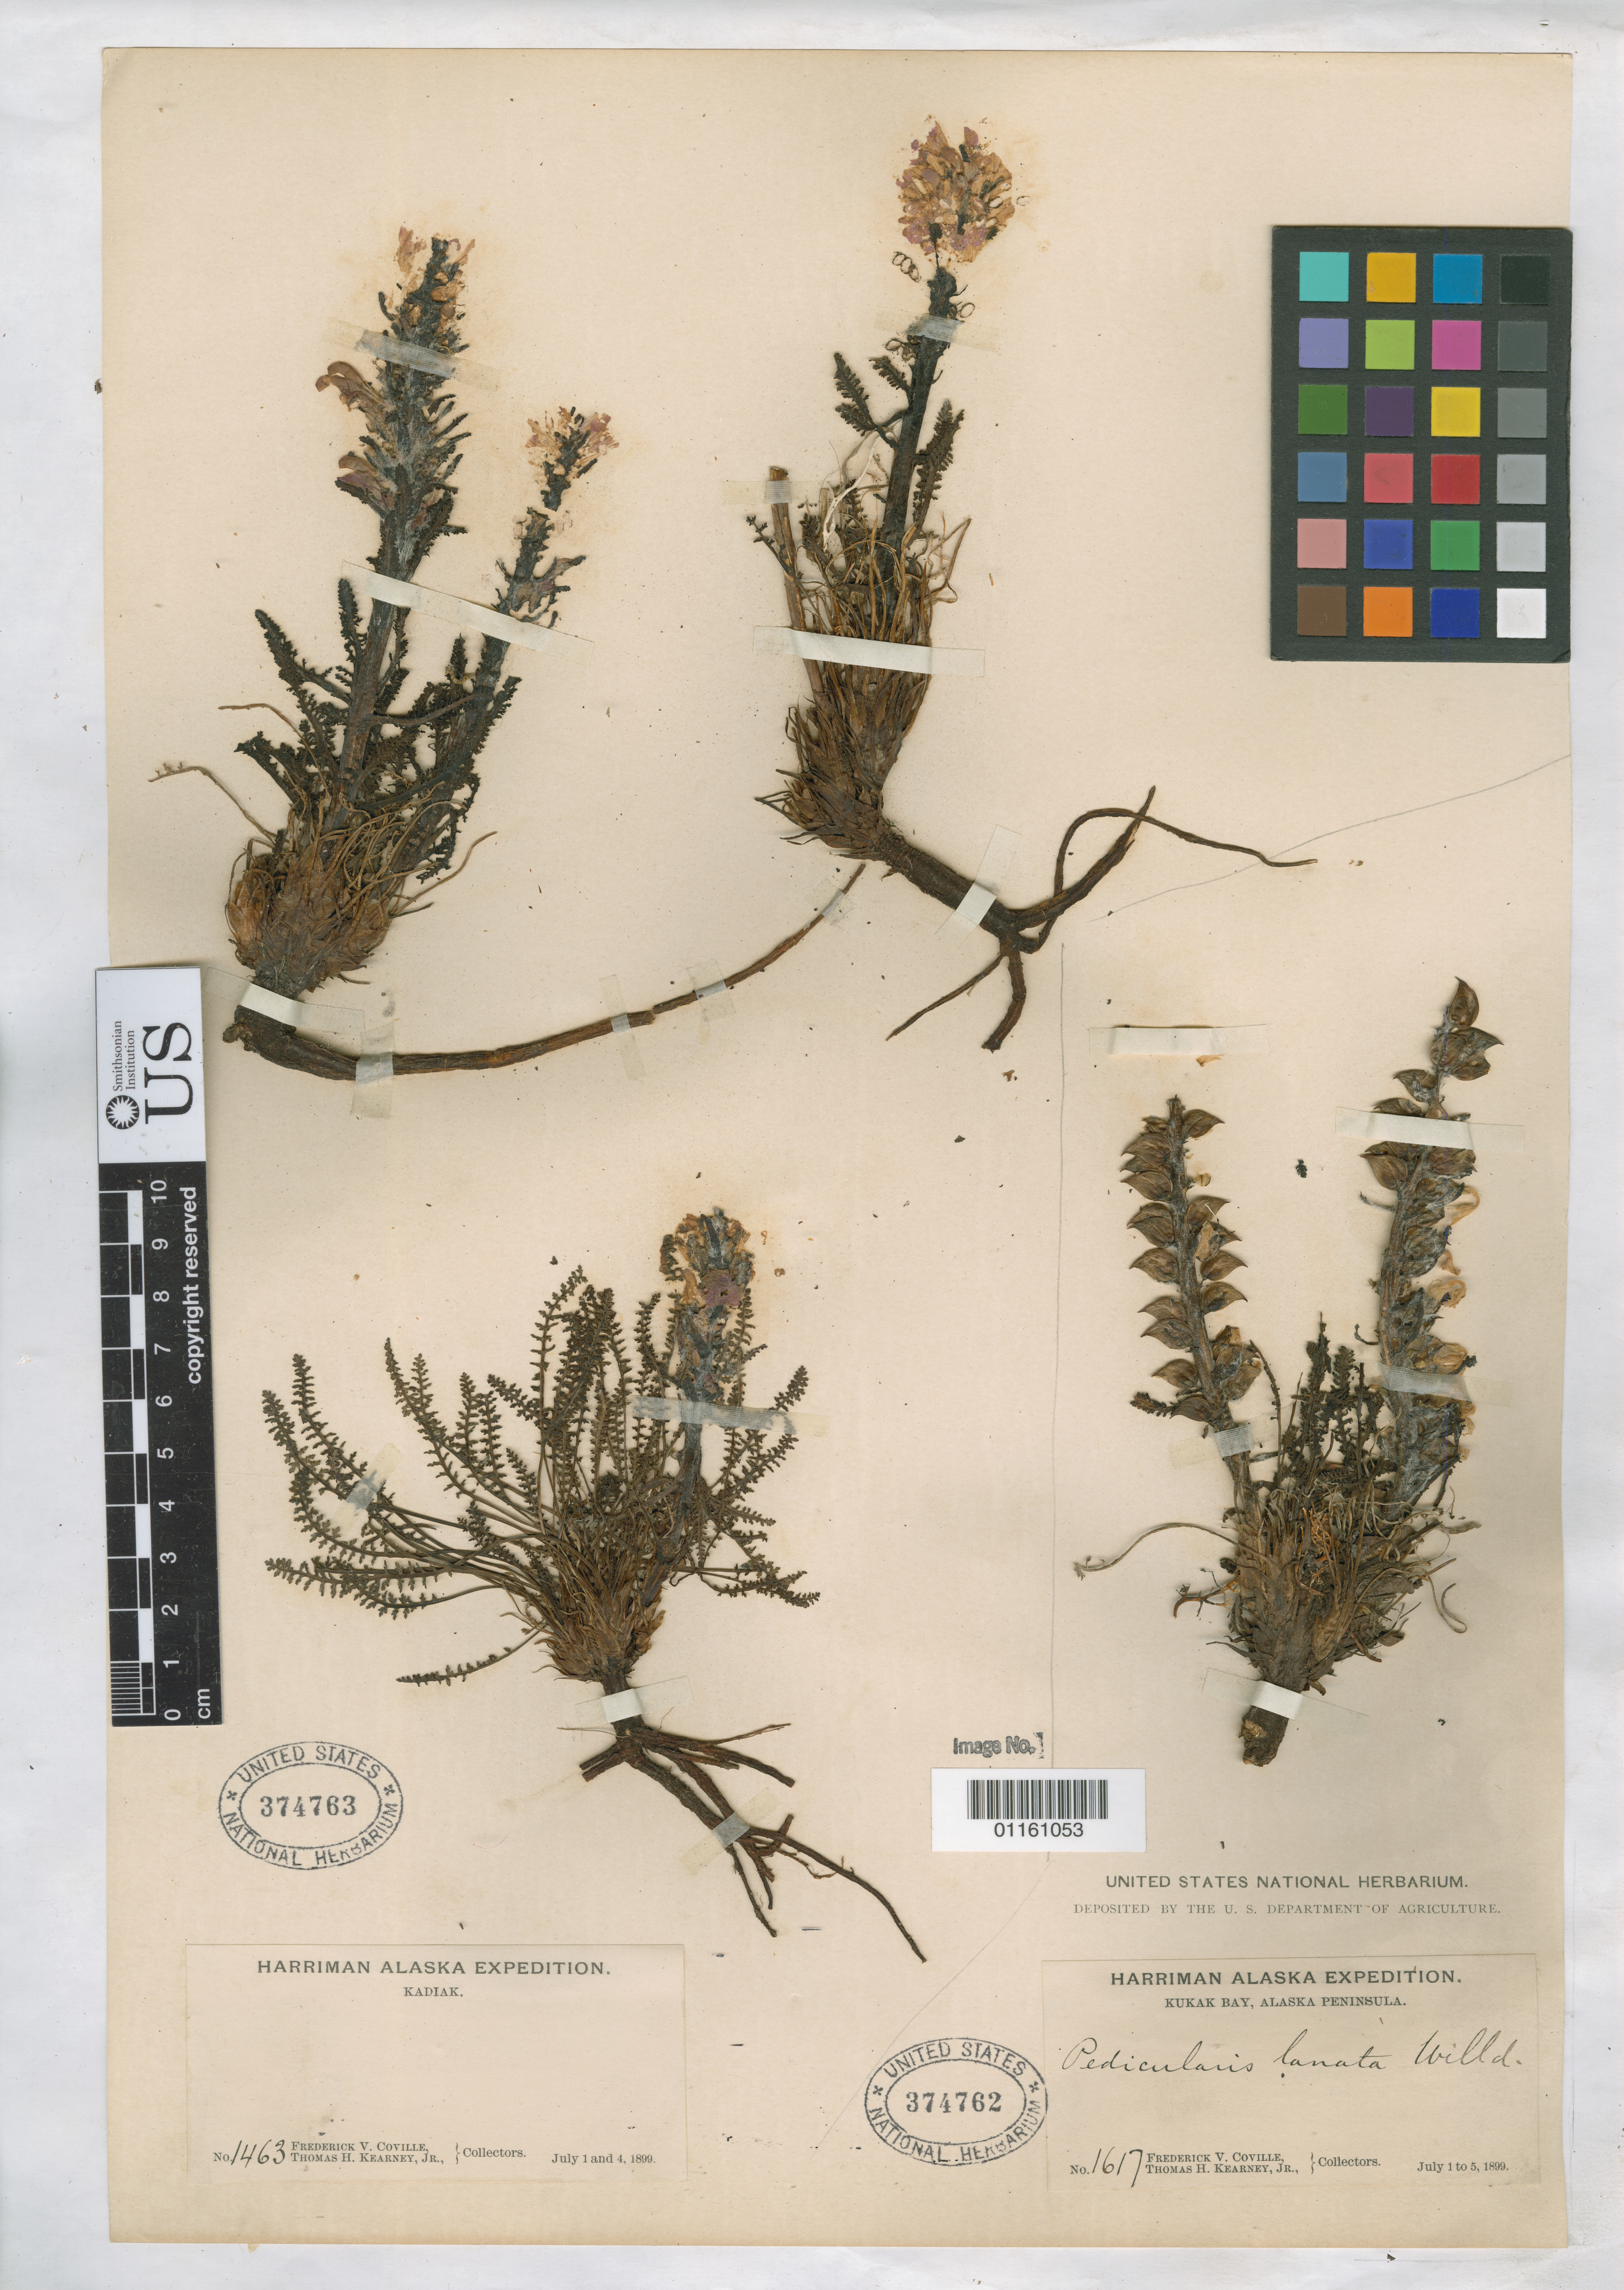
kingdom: Plantae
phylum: Tracheophyta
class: Magnoliopsida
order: Lamiales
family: Orobanchaceae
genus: Pedicularis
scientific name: Pedicularis lanata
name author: Willd. ex Cham. & Schltdl.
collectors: F. V. Coville & T. H. Kearney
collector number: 1617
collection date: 1871-07-01/1871-07-05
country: United States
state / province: Alaska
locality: Kukak Bay, Alaska Peninsula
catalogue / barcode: US 374762